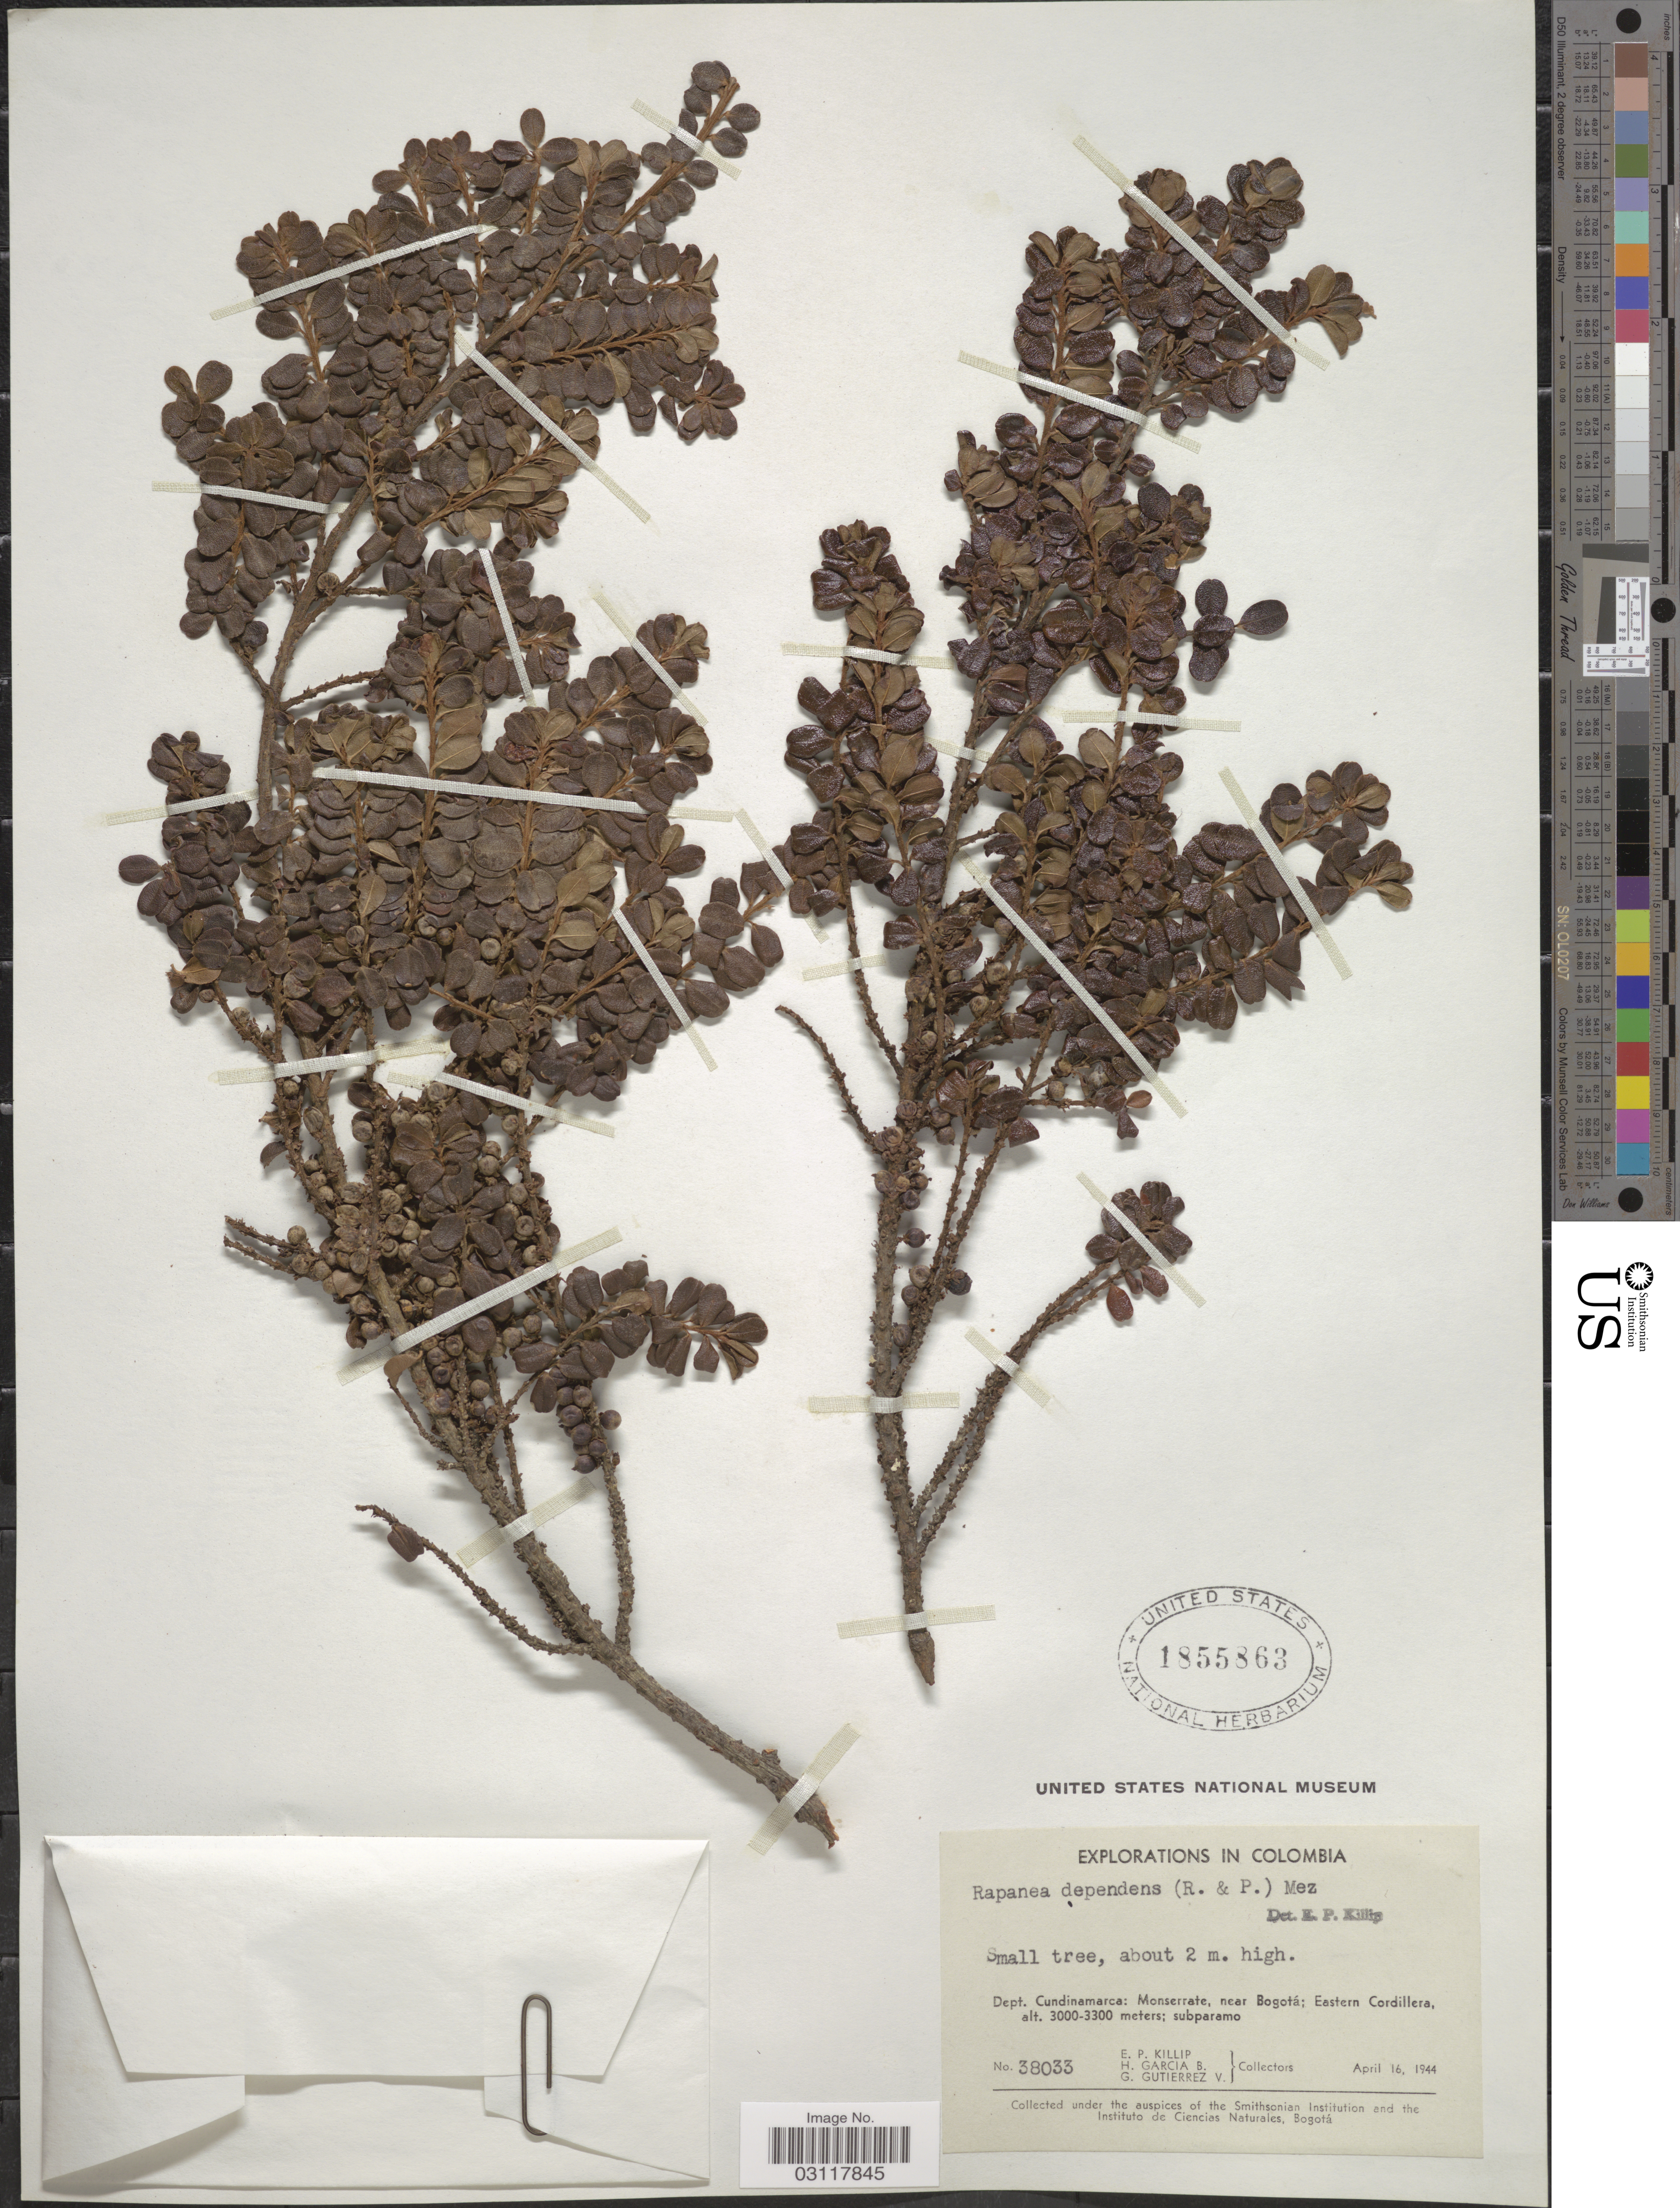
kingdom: Plantae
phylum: Tracheophyta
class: Magnoliopsida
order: Ericales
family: Primulaceae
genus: Rapanea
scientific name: Rapanea dependens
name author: (Ruiz & Pav.) Mez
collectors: E. P. Killip, H. García B. & G. Gutiérrez V.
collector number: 38033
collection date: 1944-04-16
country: Colombia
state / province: Cundinamarca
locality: Dept. Cundinamarca: Monserrate, near Bogotá; Eastern Cordillera.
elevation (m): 3000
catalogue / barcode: US 1855863